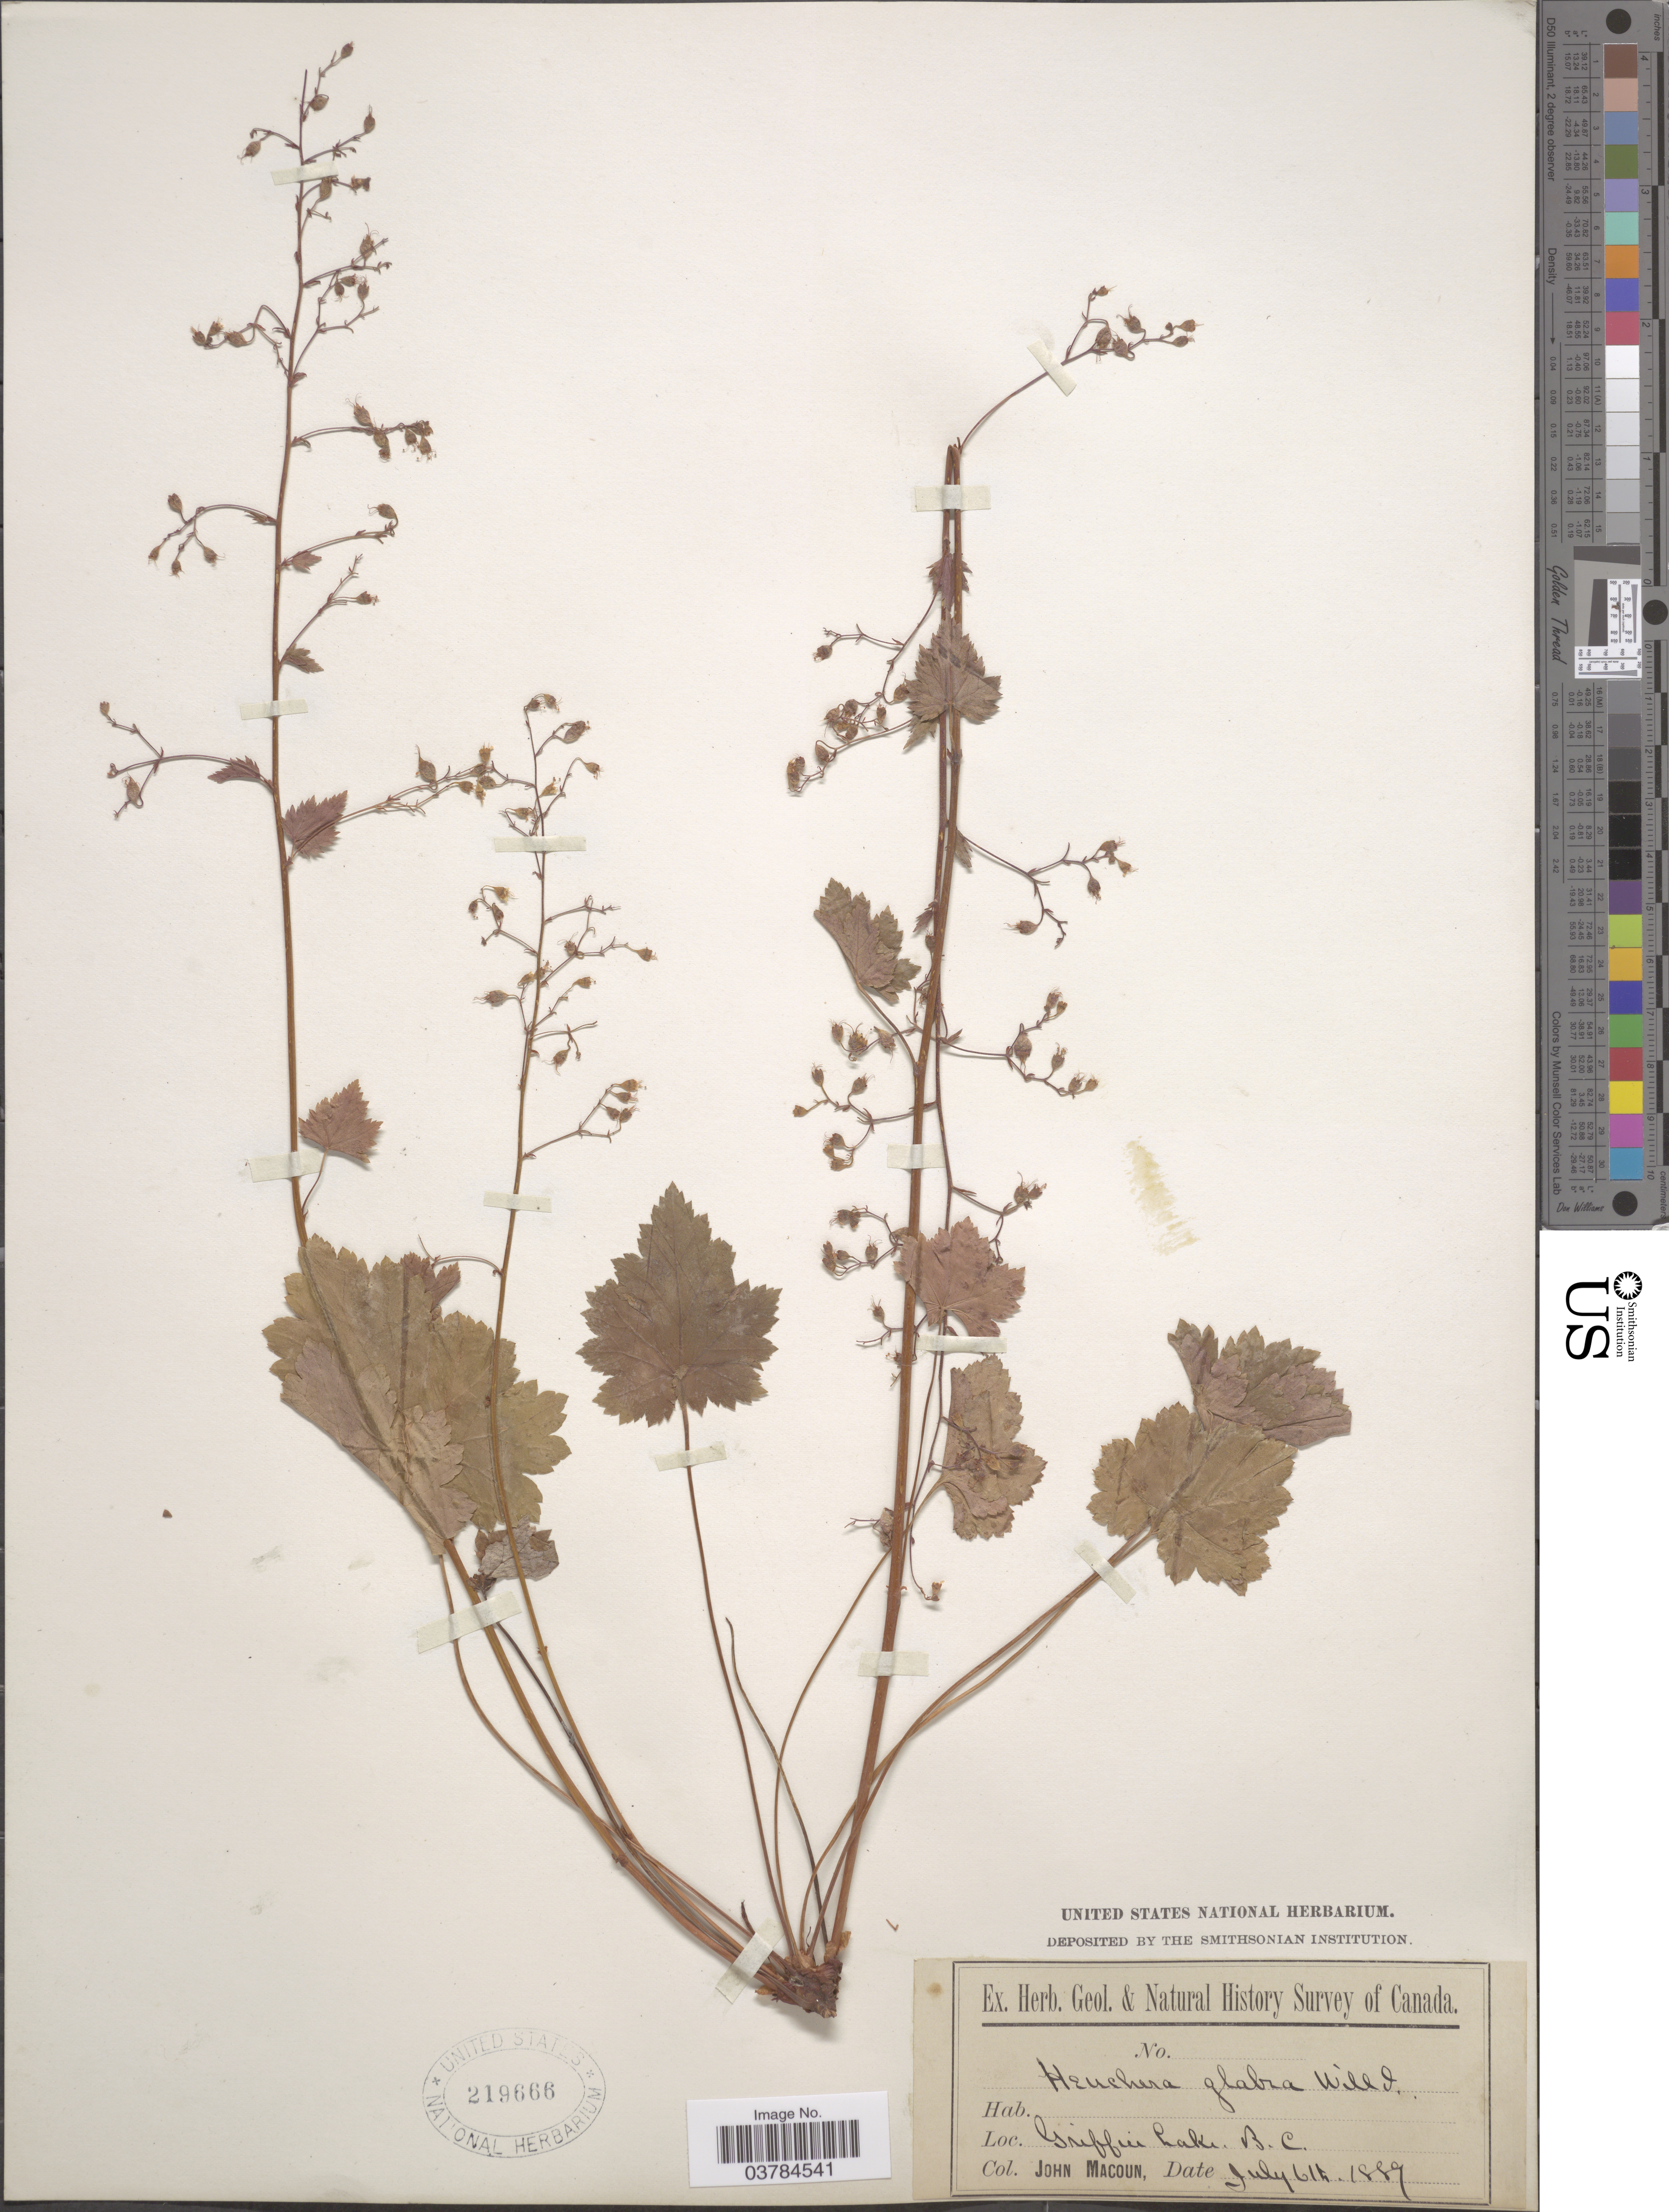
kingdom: Plantae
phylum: Tracheophyta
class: Magnoliopsida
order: Saxifragales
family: Saxifragaceae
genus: Heuchera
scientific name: Heuchera glabra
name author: Willd. ex Roem. & Schult.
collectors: J. Macoun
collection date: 1889-07-06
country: Canada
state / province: British Columbia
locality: Geol. & Natural History Survey of Canada. Griffin Lake.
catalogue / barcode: US 219666